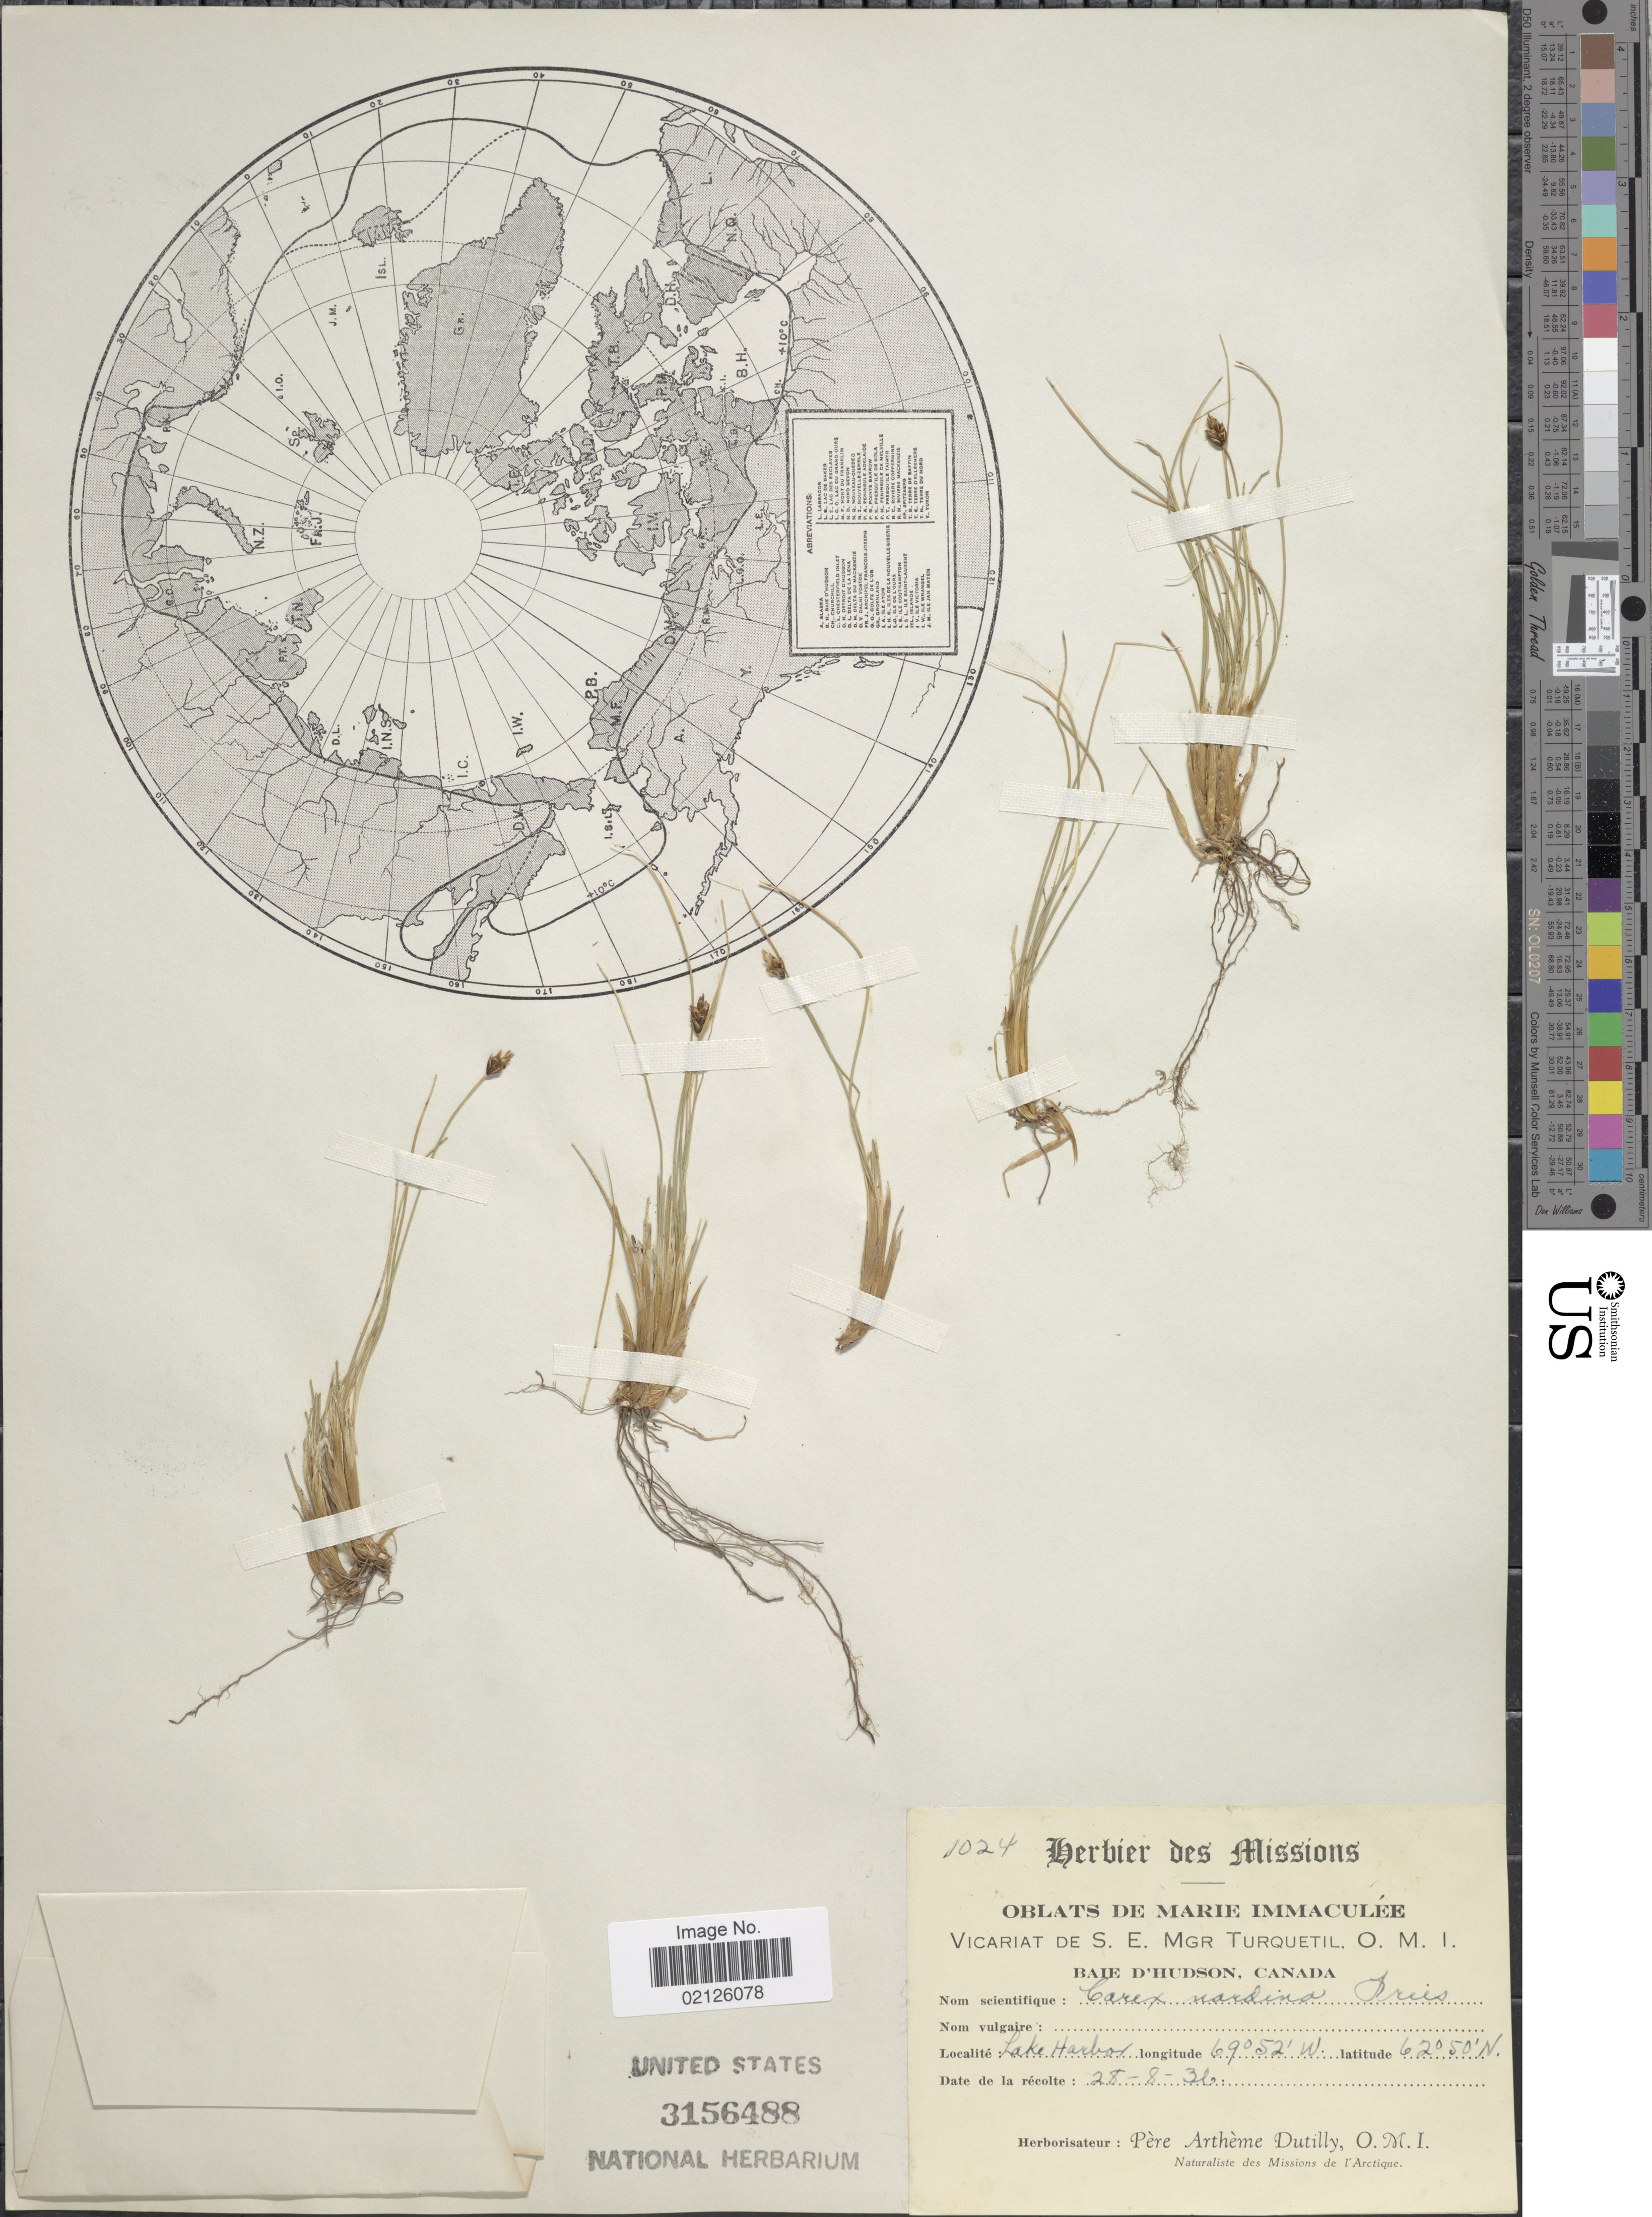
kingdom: Plantae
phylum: Tracheophyta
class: Liliopsida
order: Poales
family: Cyperaceae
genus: Carex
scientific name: Carex nardina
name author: (Hornem.) Fr.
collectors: P. Dutilly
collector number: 1024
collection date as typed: Transcribed d/m/y: 28/8/36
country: Canada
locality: Baie D'Hudson, Lake Harbor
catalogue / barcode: US 3156488